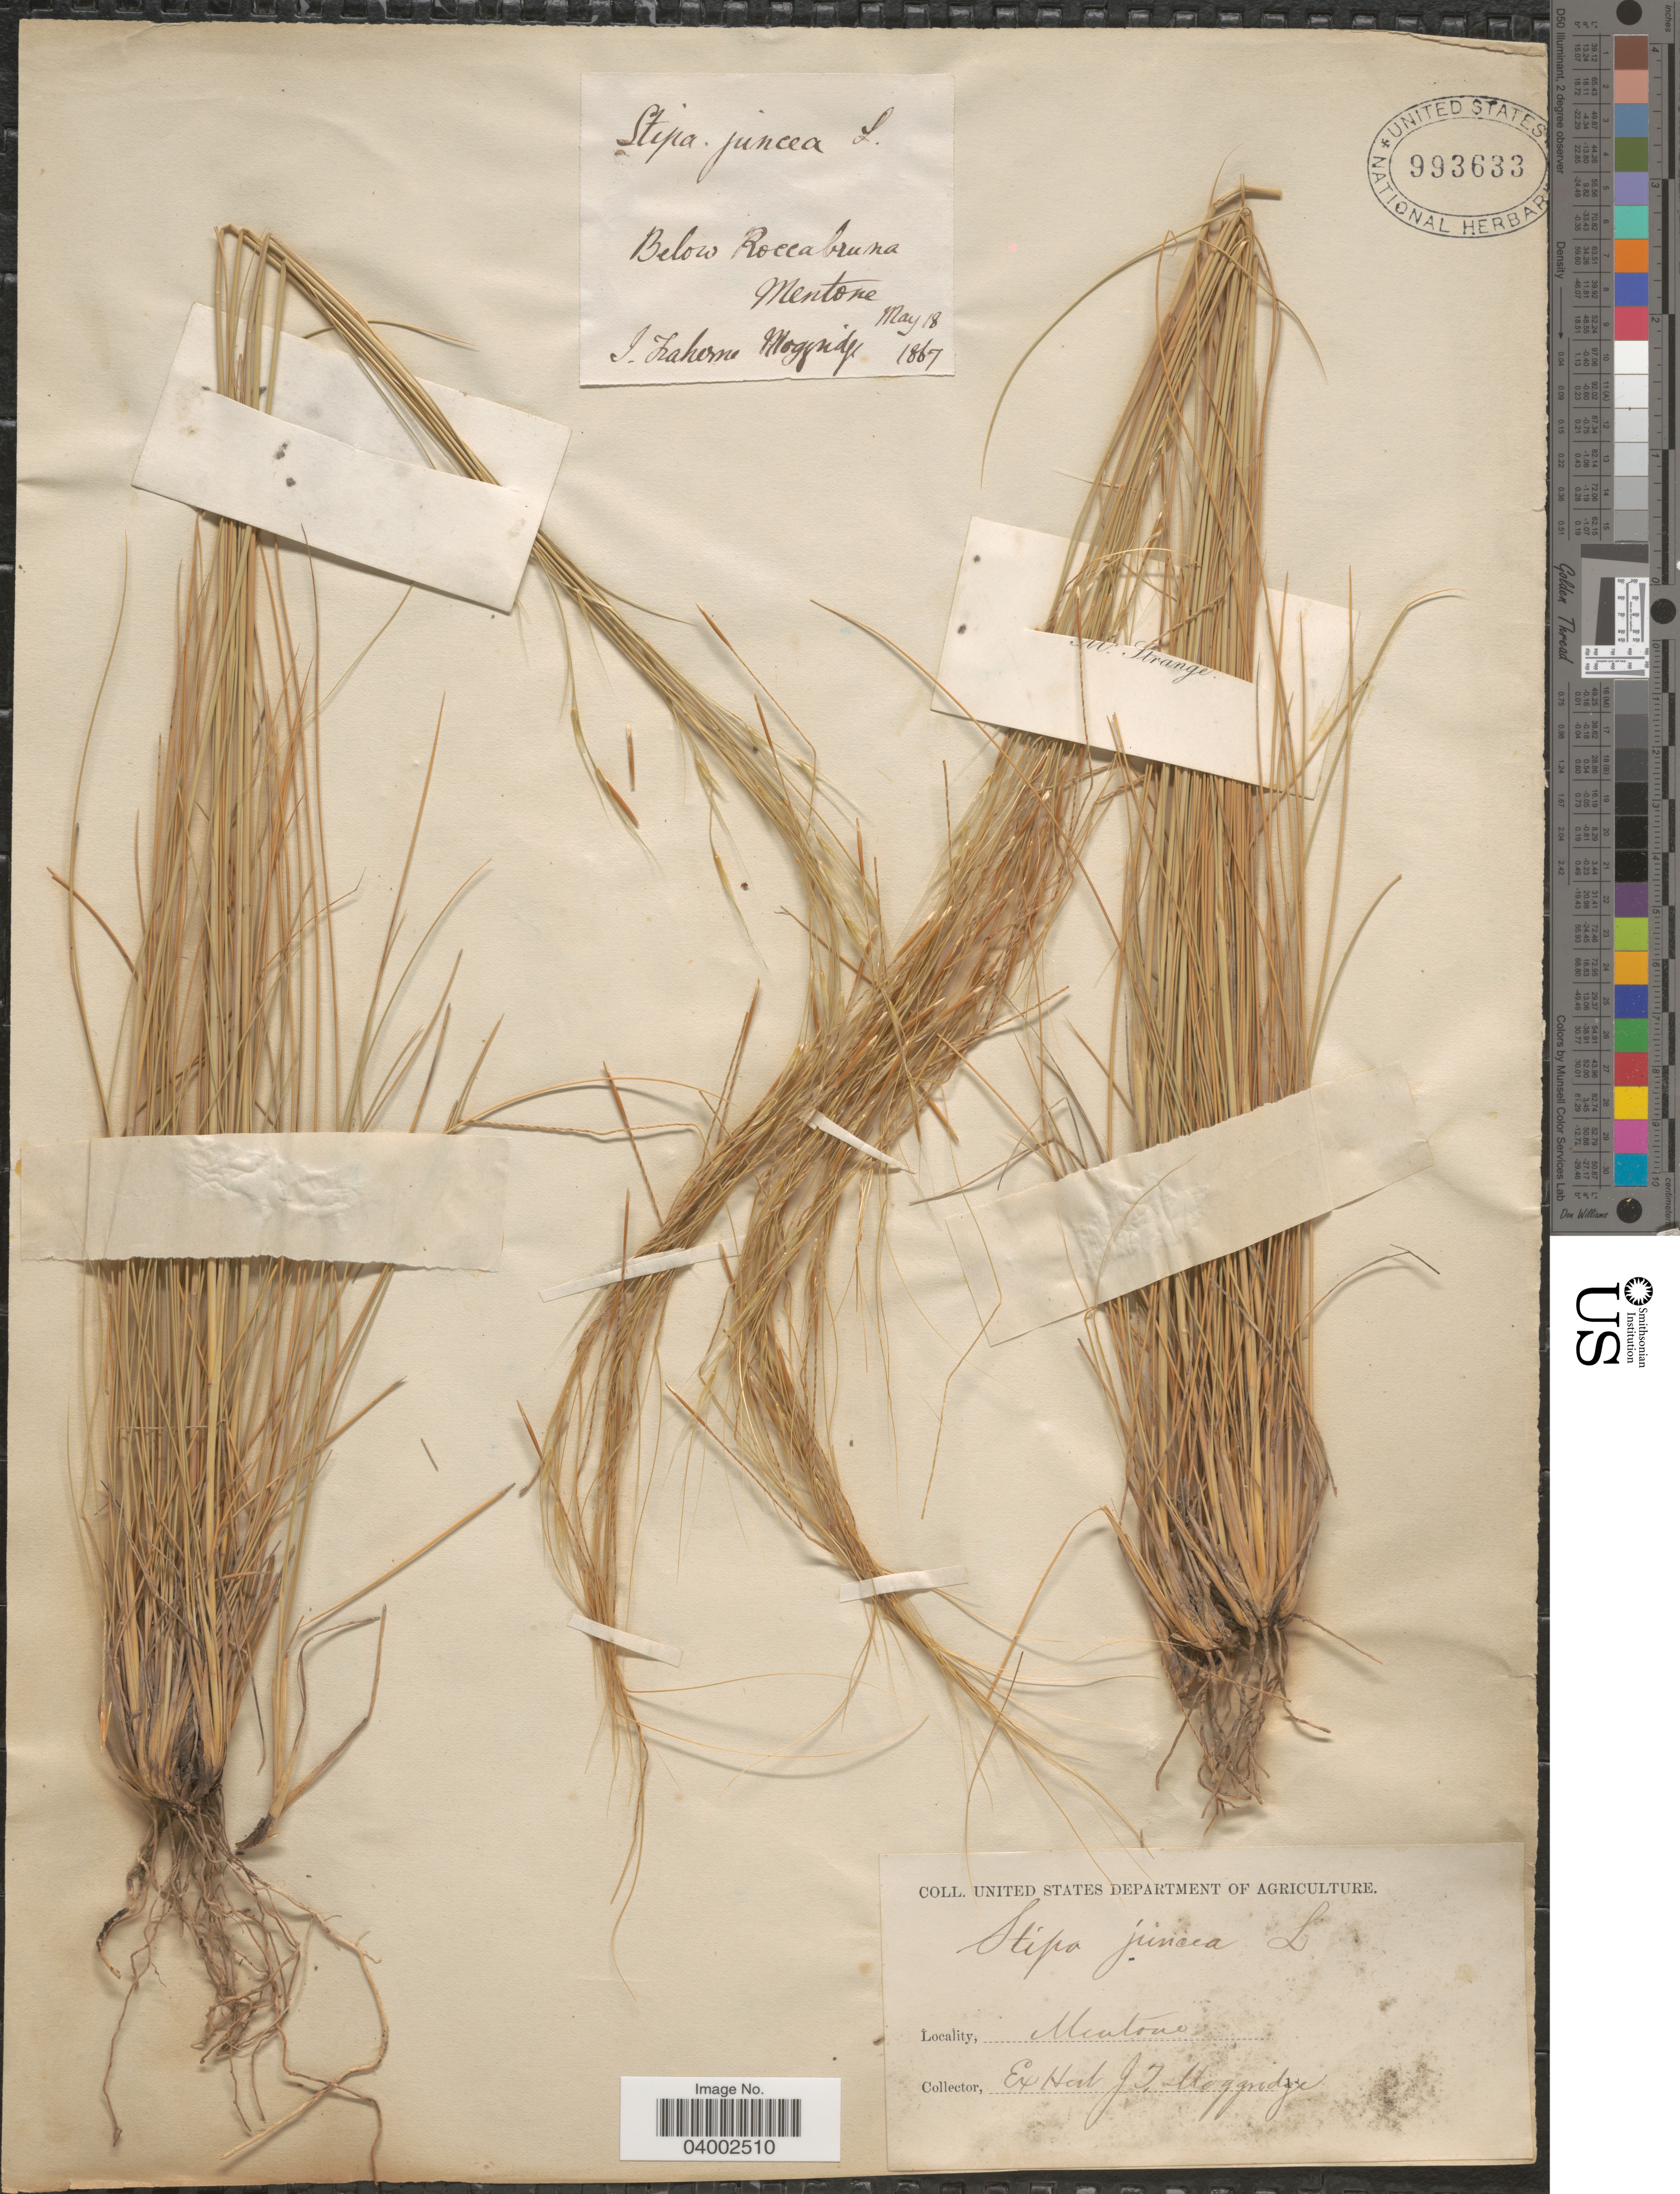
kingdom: Plantae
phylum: Tracheophyta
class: Liliopsida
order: Poales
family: Poaceae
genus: Stipa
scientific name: Stipa juncea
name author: Michaux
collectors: J. T. Moggridge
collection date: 1867-05-18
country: France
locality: Below Roccabruna Mentone.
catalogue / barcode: US 993633